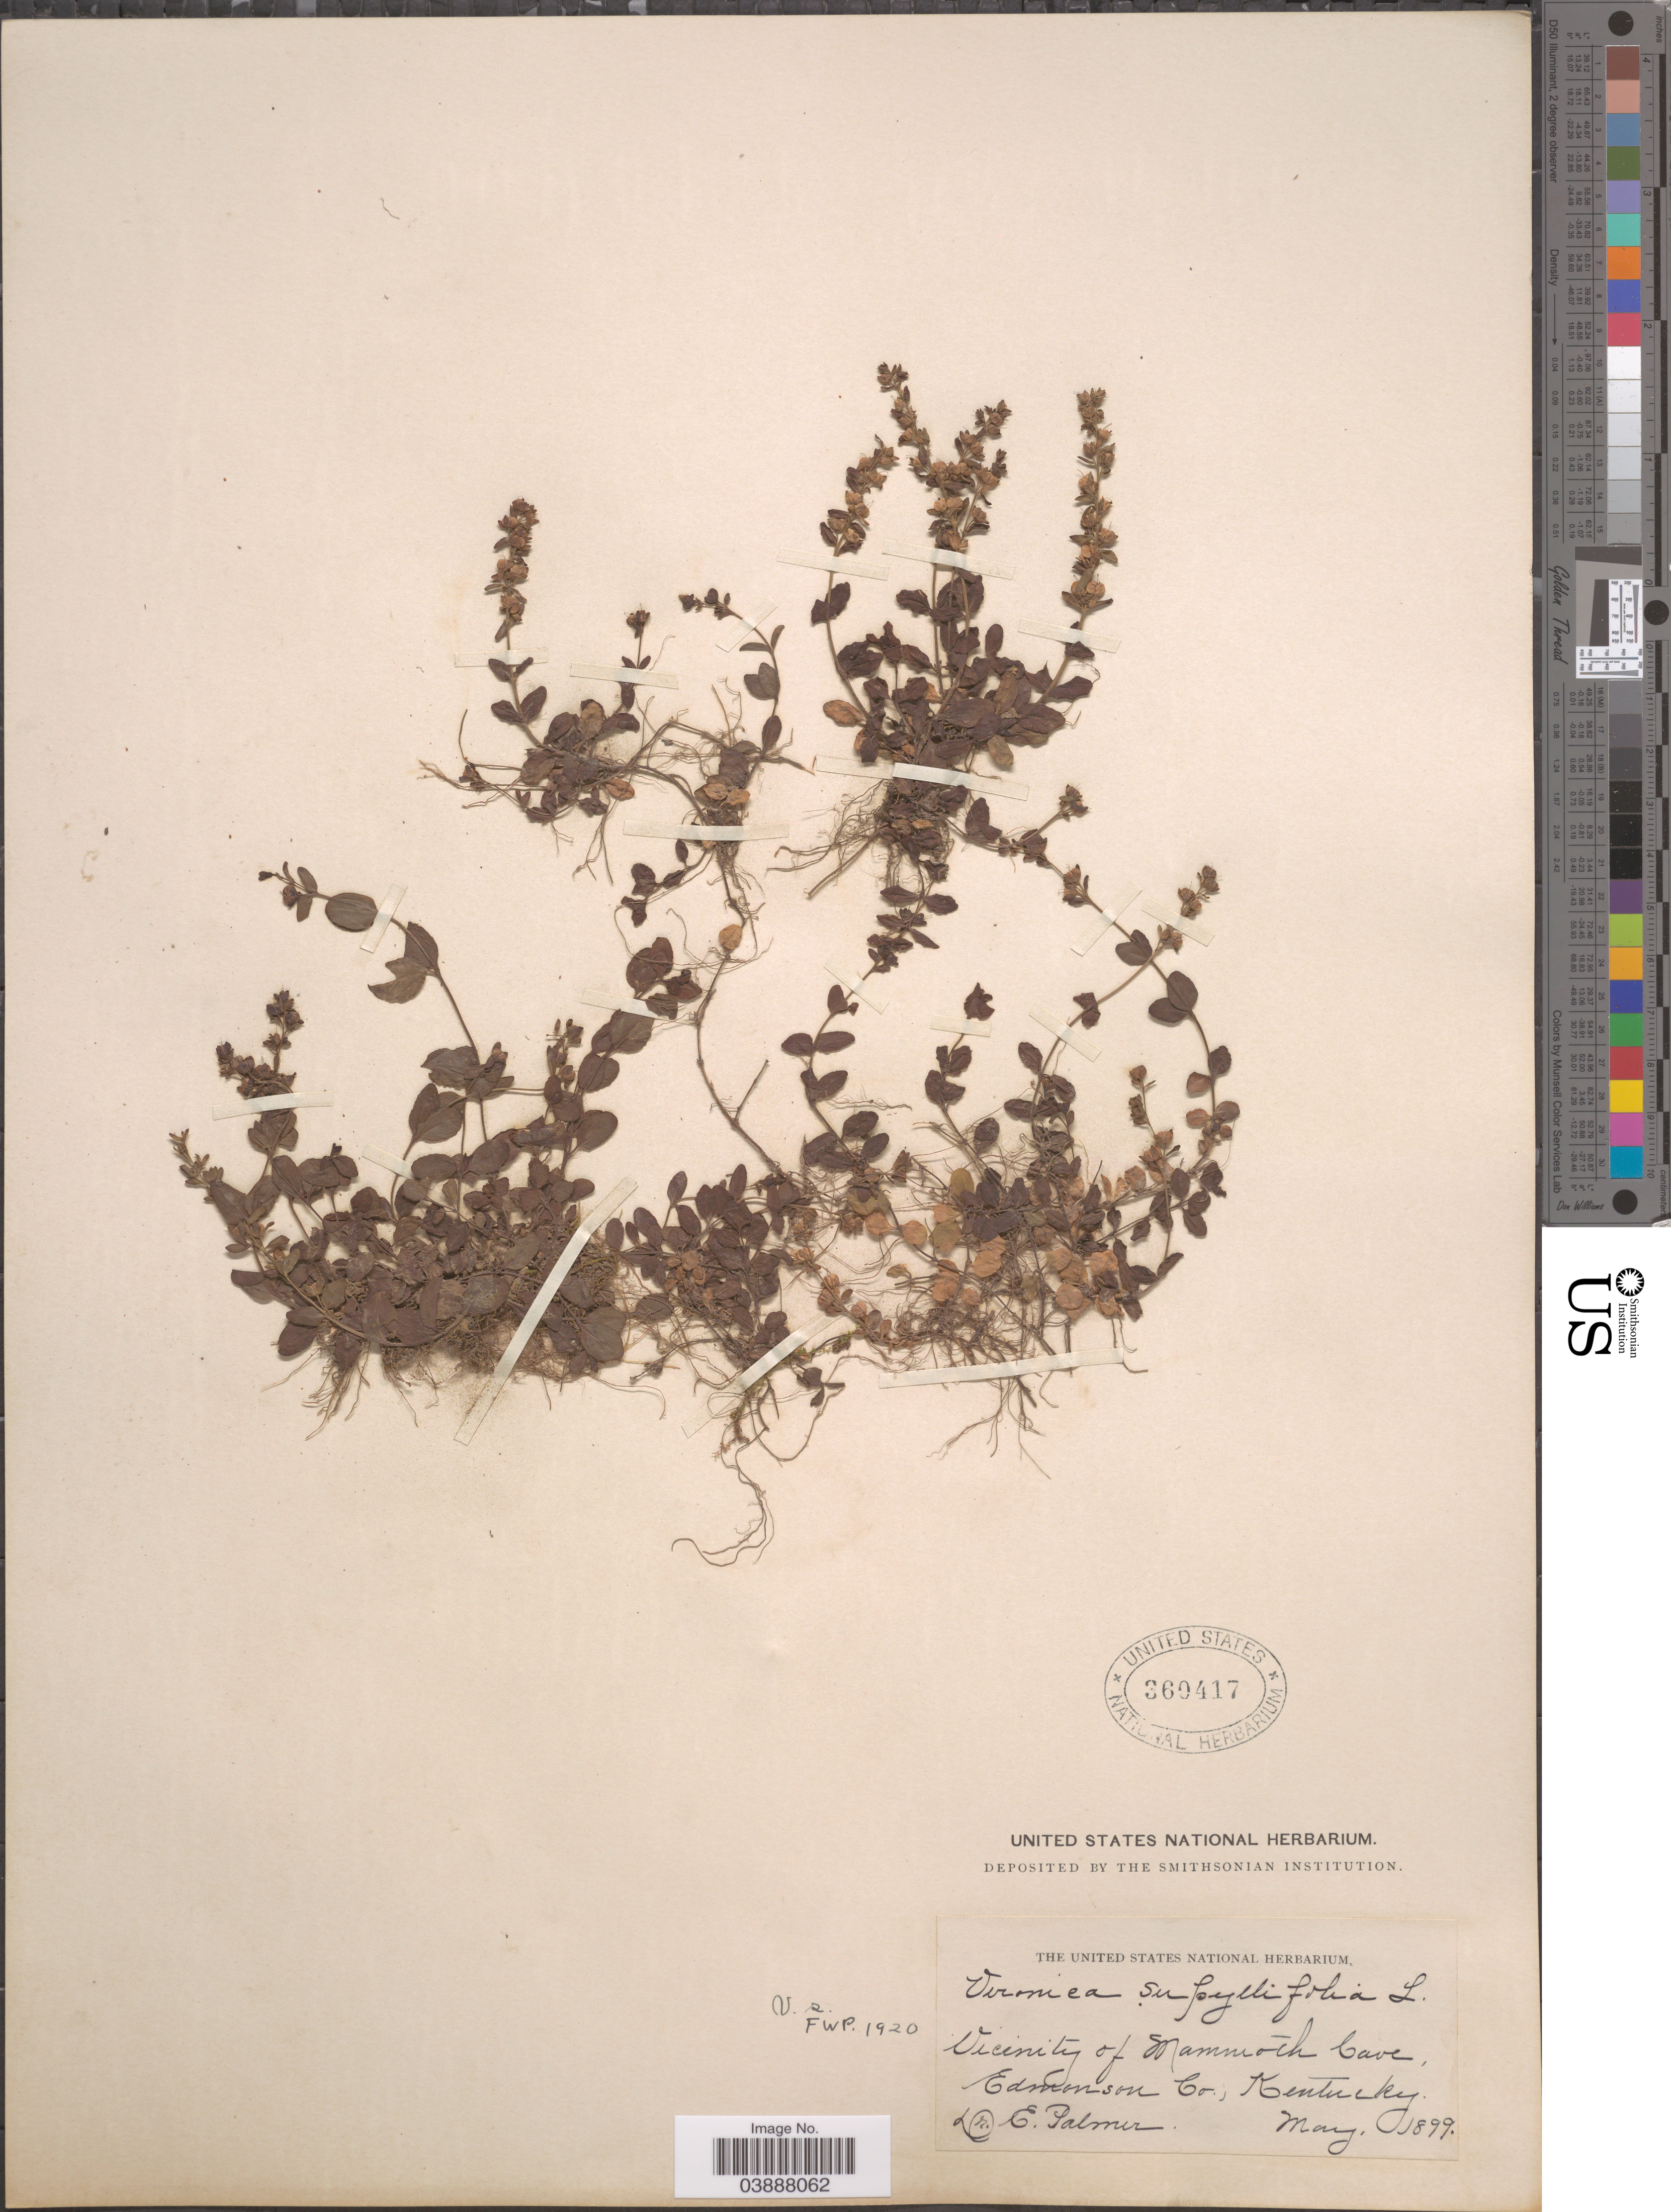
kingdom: Plantae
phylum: Tracheophyta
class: Magnoliopsida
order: Lamiales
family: Plantaginaceae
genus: Veronica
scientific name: Veronica serpyllifolia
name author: L.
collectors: E. Palmer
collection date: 1899-05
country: United States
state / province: Kentucky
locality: Vicinity of Mammoth Cave, Edmonson Co.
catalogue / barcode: US 369417